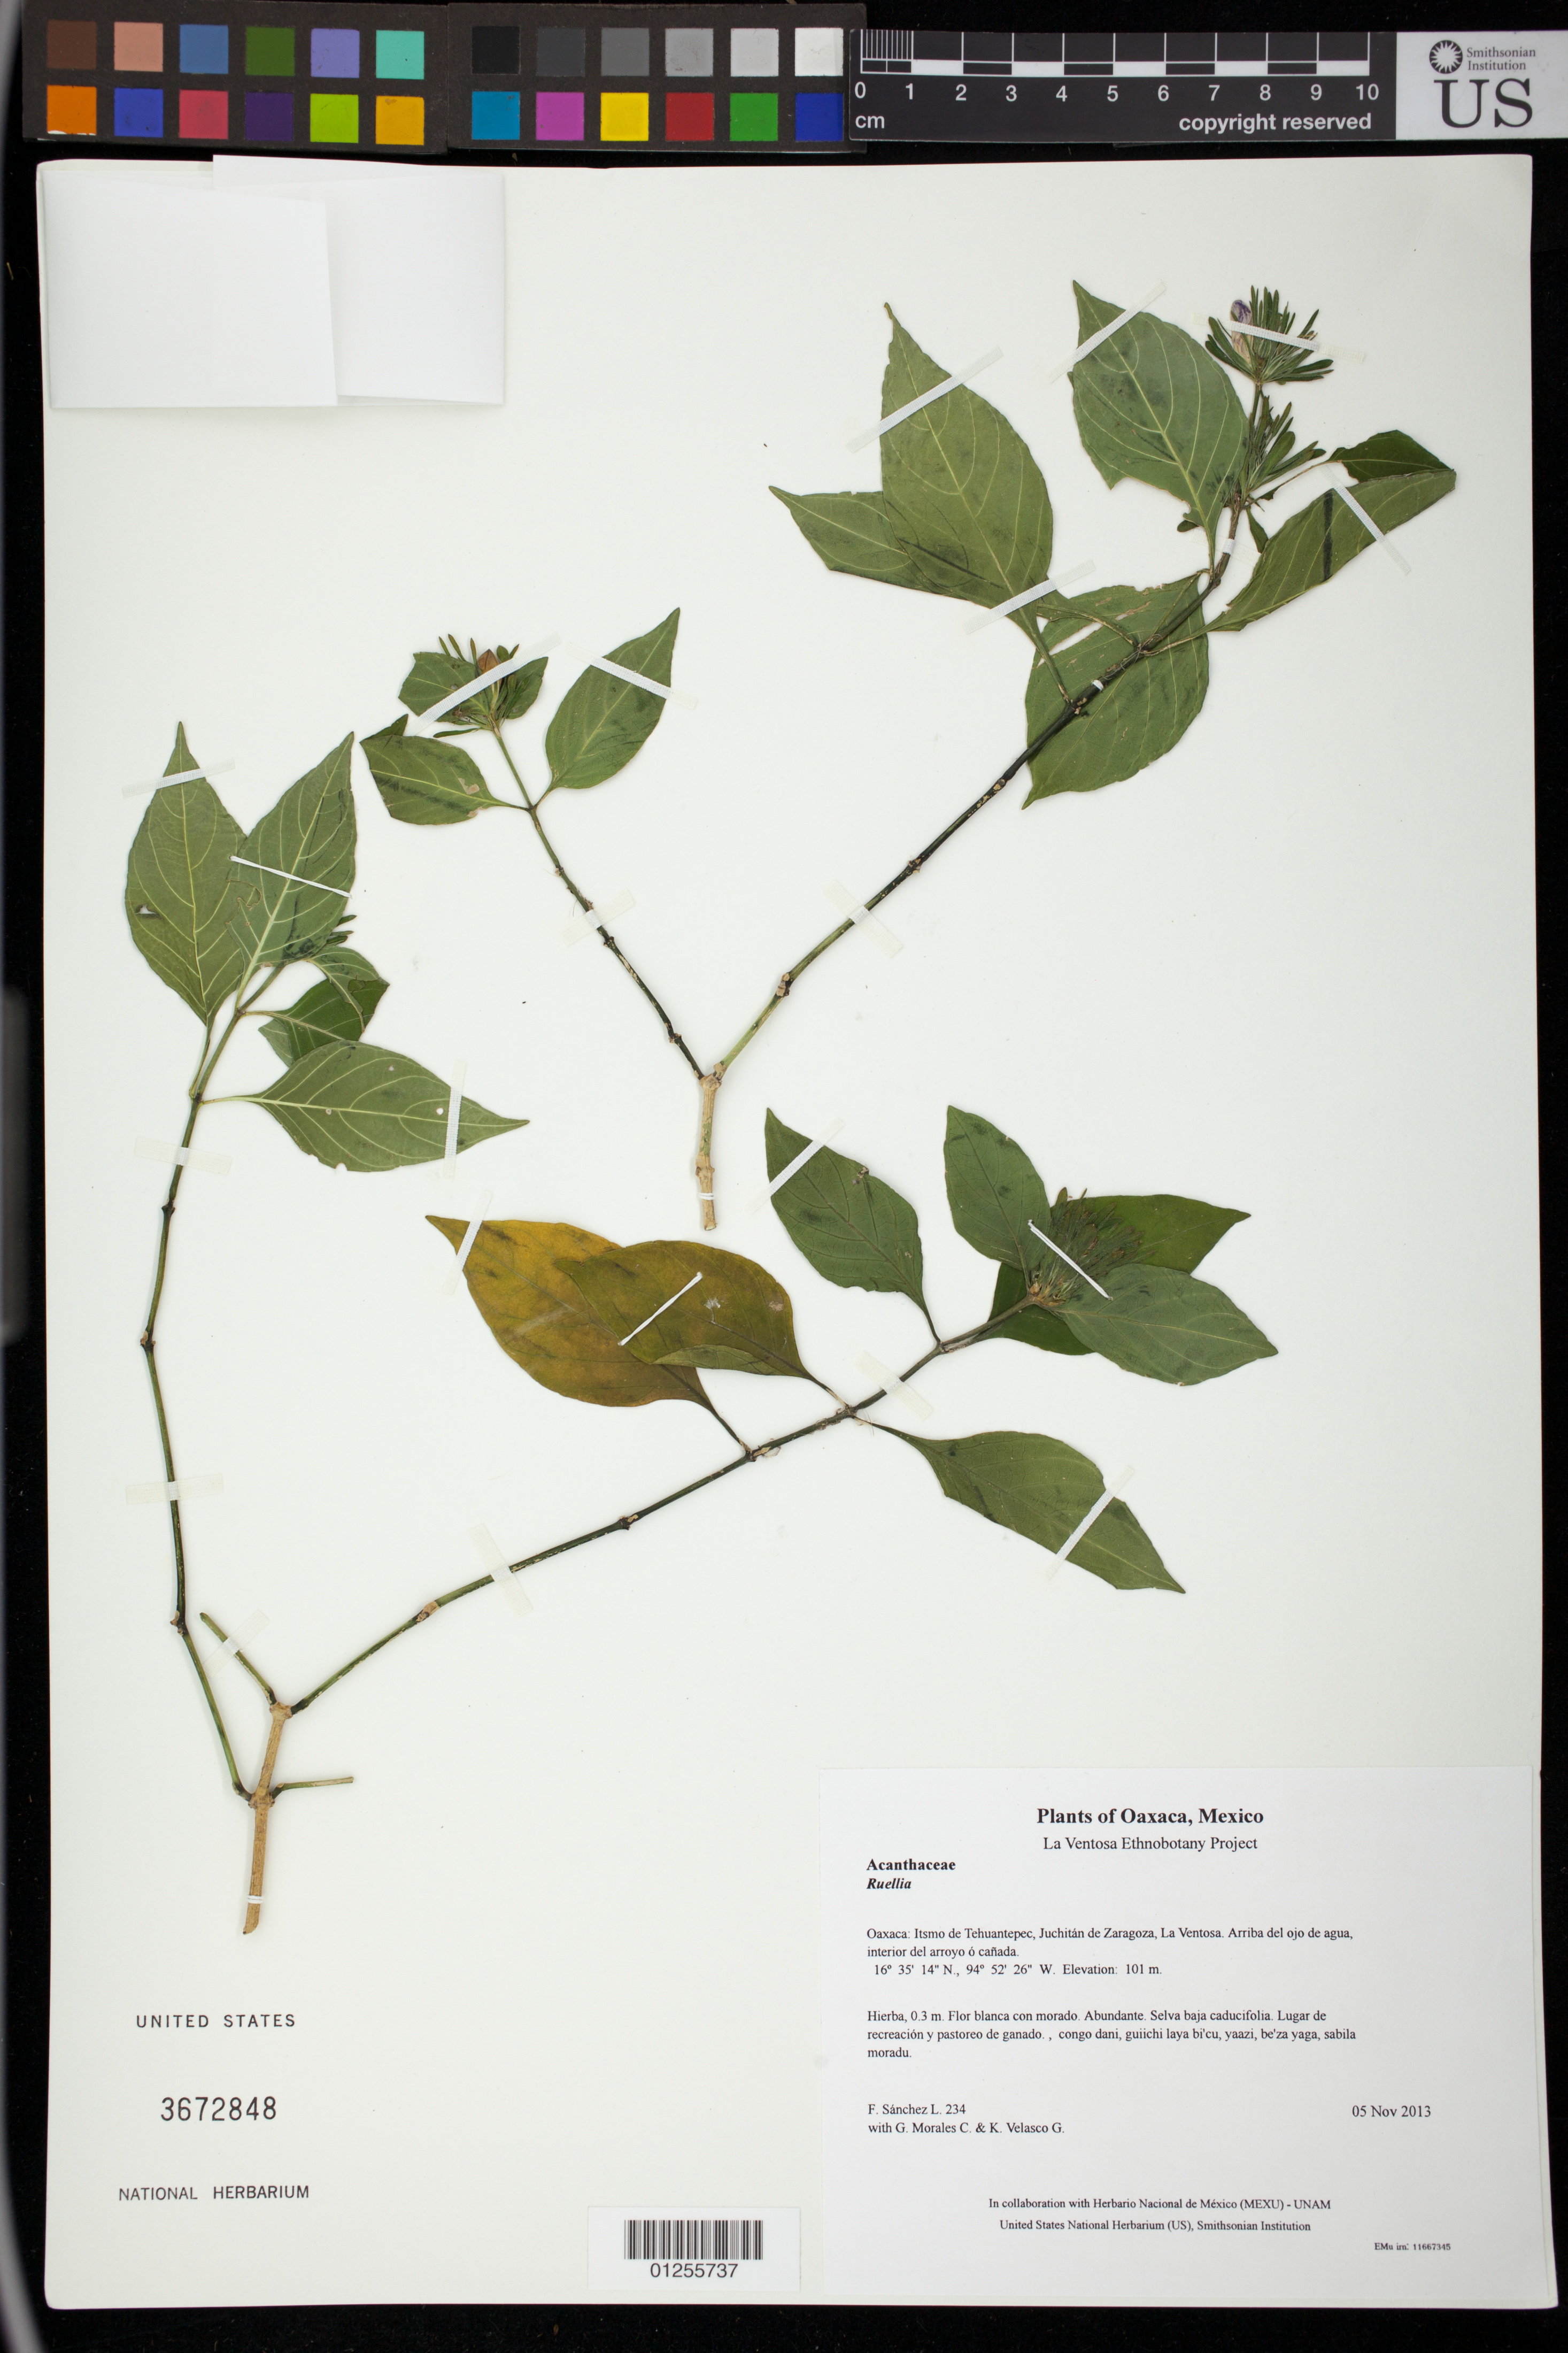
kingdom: Plantae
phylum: Tracheophyta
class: Magnoliopsida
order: Lamiales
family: Acanthaceae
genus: Justicia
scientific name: Justicia pacifica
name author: (Oerst.) Hemsl.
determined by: Reyes García, A.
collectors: F. Sánchez L., G. Morales C. & K. Velasco G.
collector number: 234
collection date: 2013-11-05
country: Mexico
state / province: Oaxaca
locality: Itsmo de Tehuantepec, Juchitán de Zaragoza, La Ventosa. Arriba del ojo de agua, interior del arroyo ó cañada.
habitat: Selva baja caducifolia. Lugar de recreación y pastoreo de ganado.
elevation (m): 101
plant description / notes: MEXU, SERO, US; Guixi bandaga. 0.3 m. Guie' naquichi' ne nagu. Stale.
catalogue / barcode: US 3672848